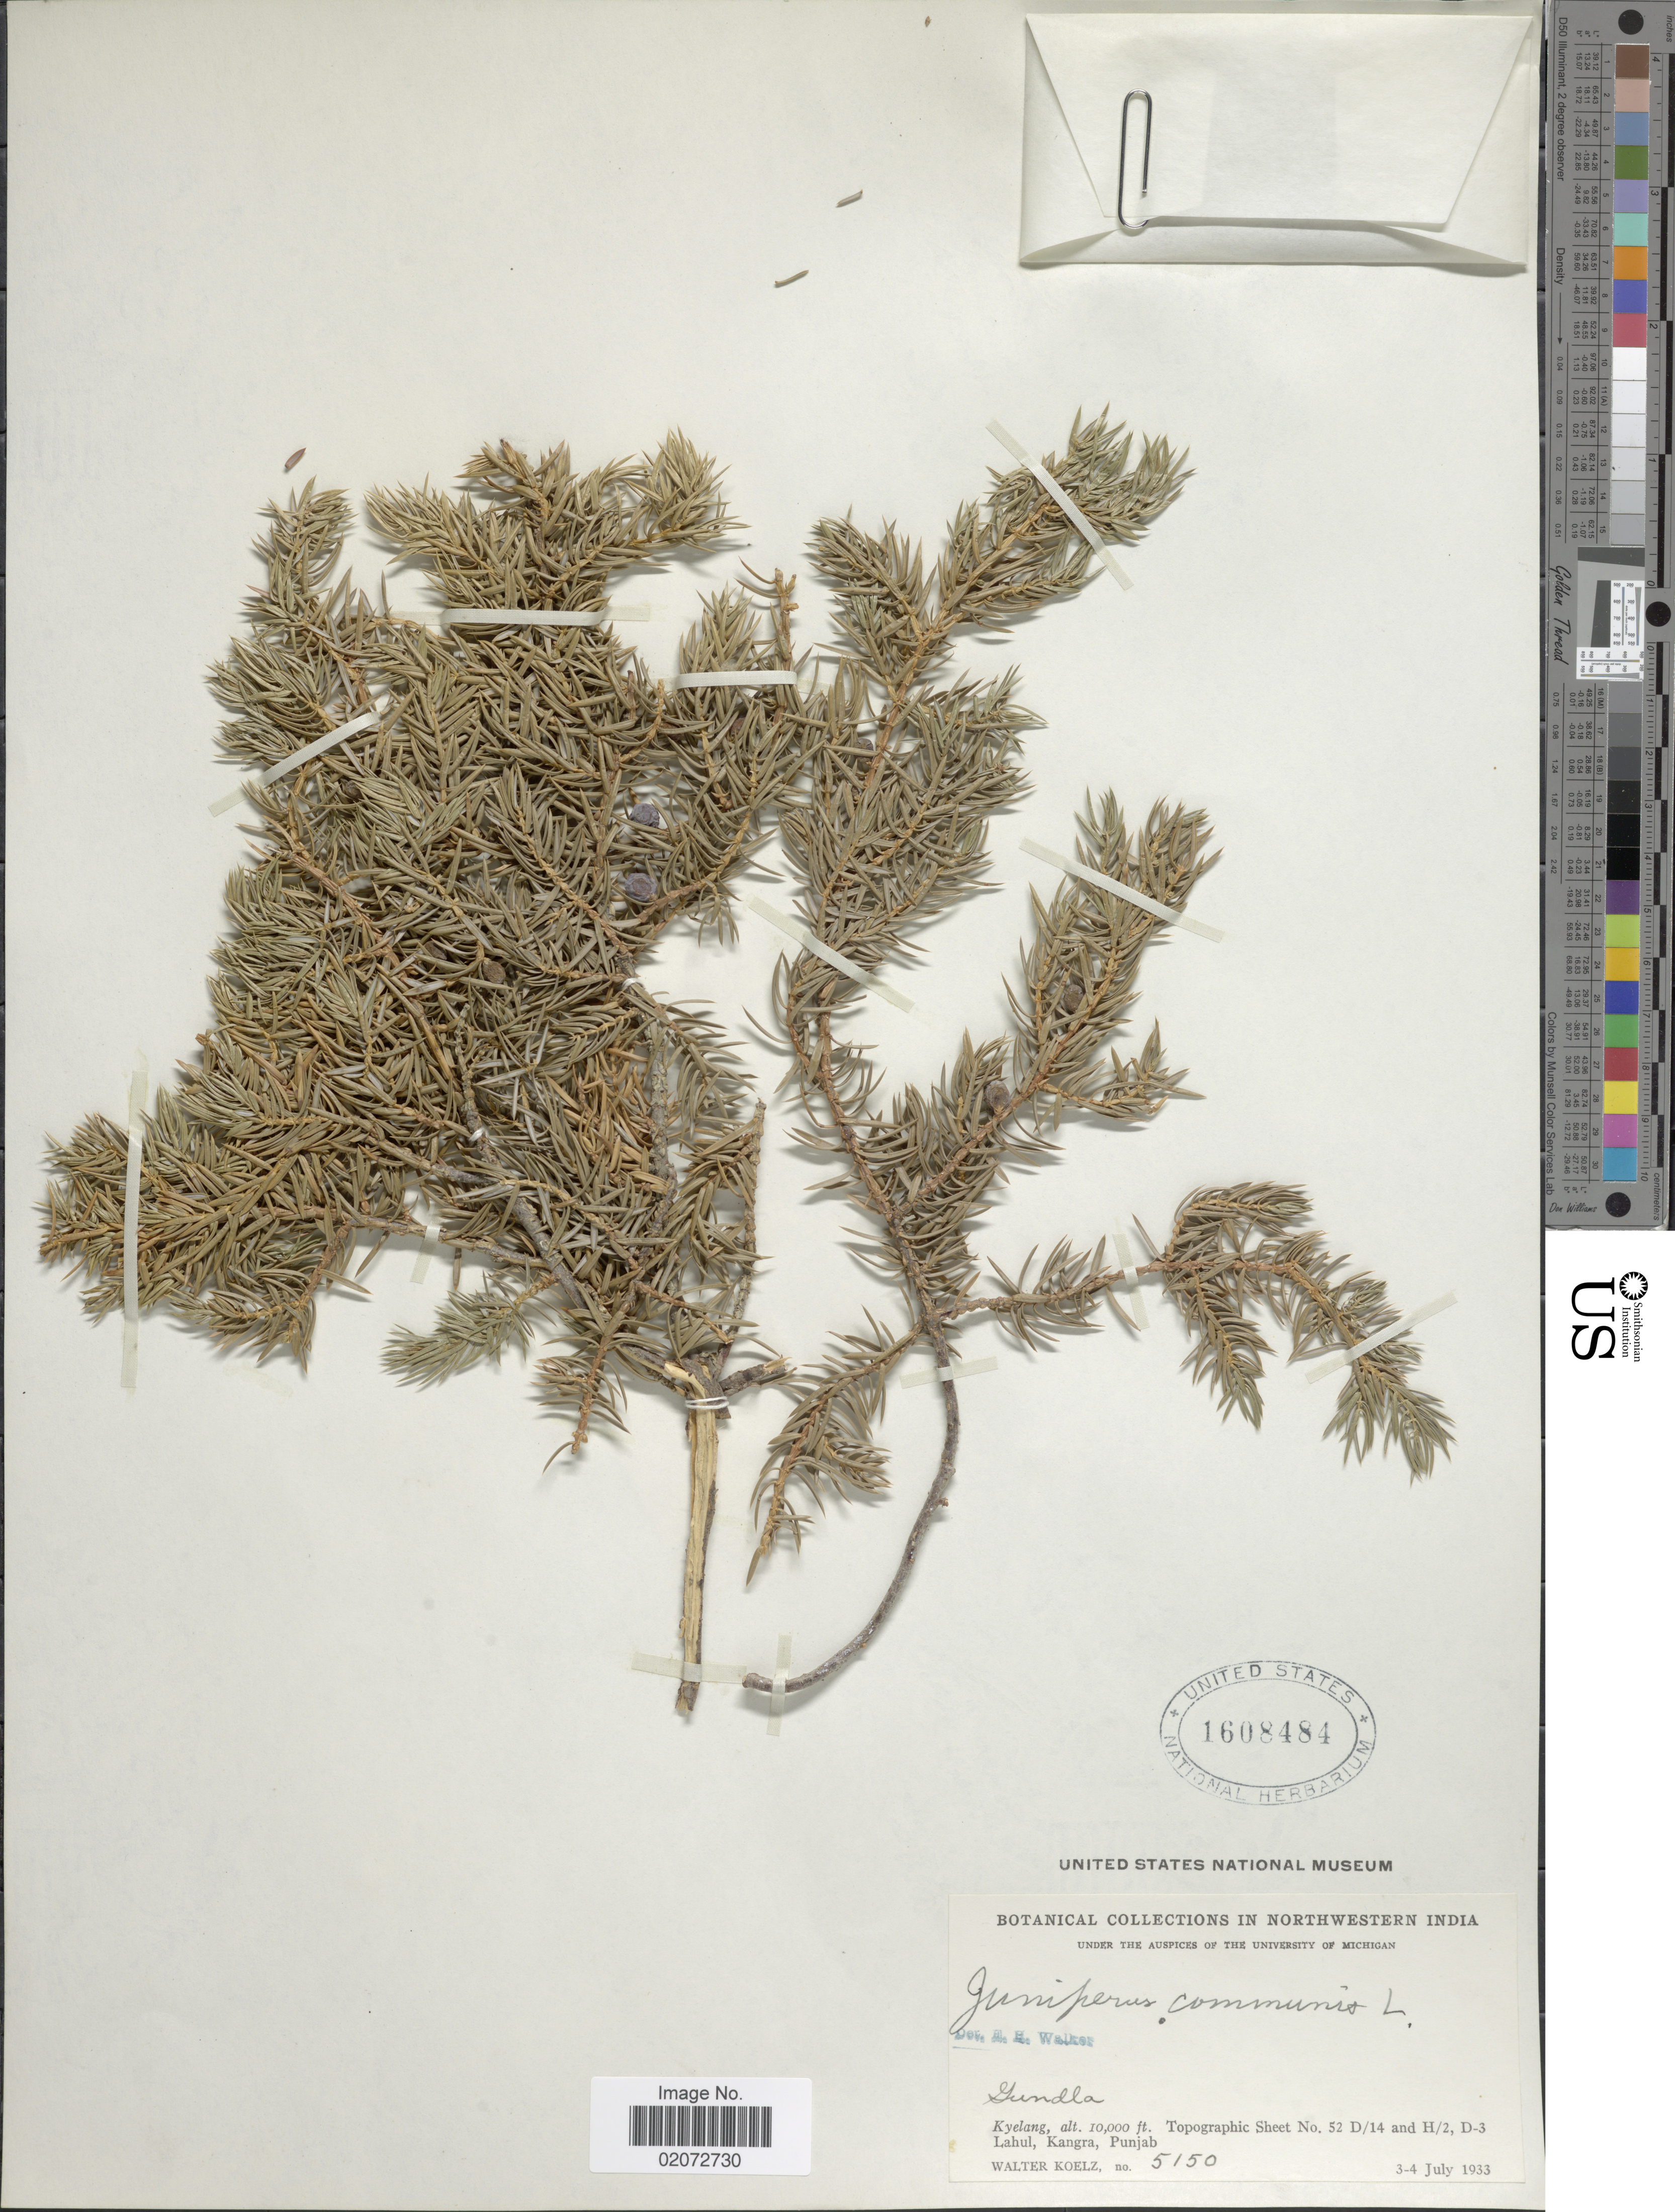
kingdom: Plantae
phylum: Tracheophyta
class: Pinopsida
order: Pinales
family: Cupressaceae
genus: Juniperus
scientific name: Juniperus communis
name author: L.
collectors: W. N. Koelz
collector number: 5150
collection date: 1933-07-03/1933-07-04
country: India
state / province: Punjab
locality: Gundla, Kyelang, Lahul, Kangra, Punjab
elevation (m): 3048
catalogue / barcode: US 1608484